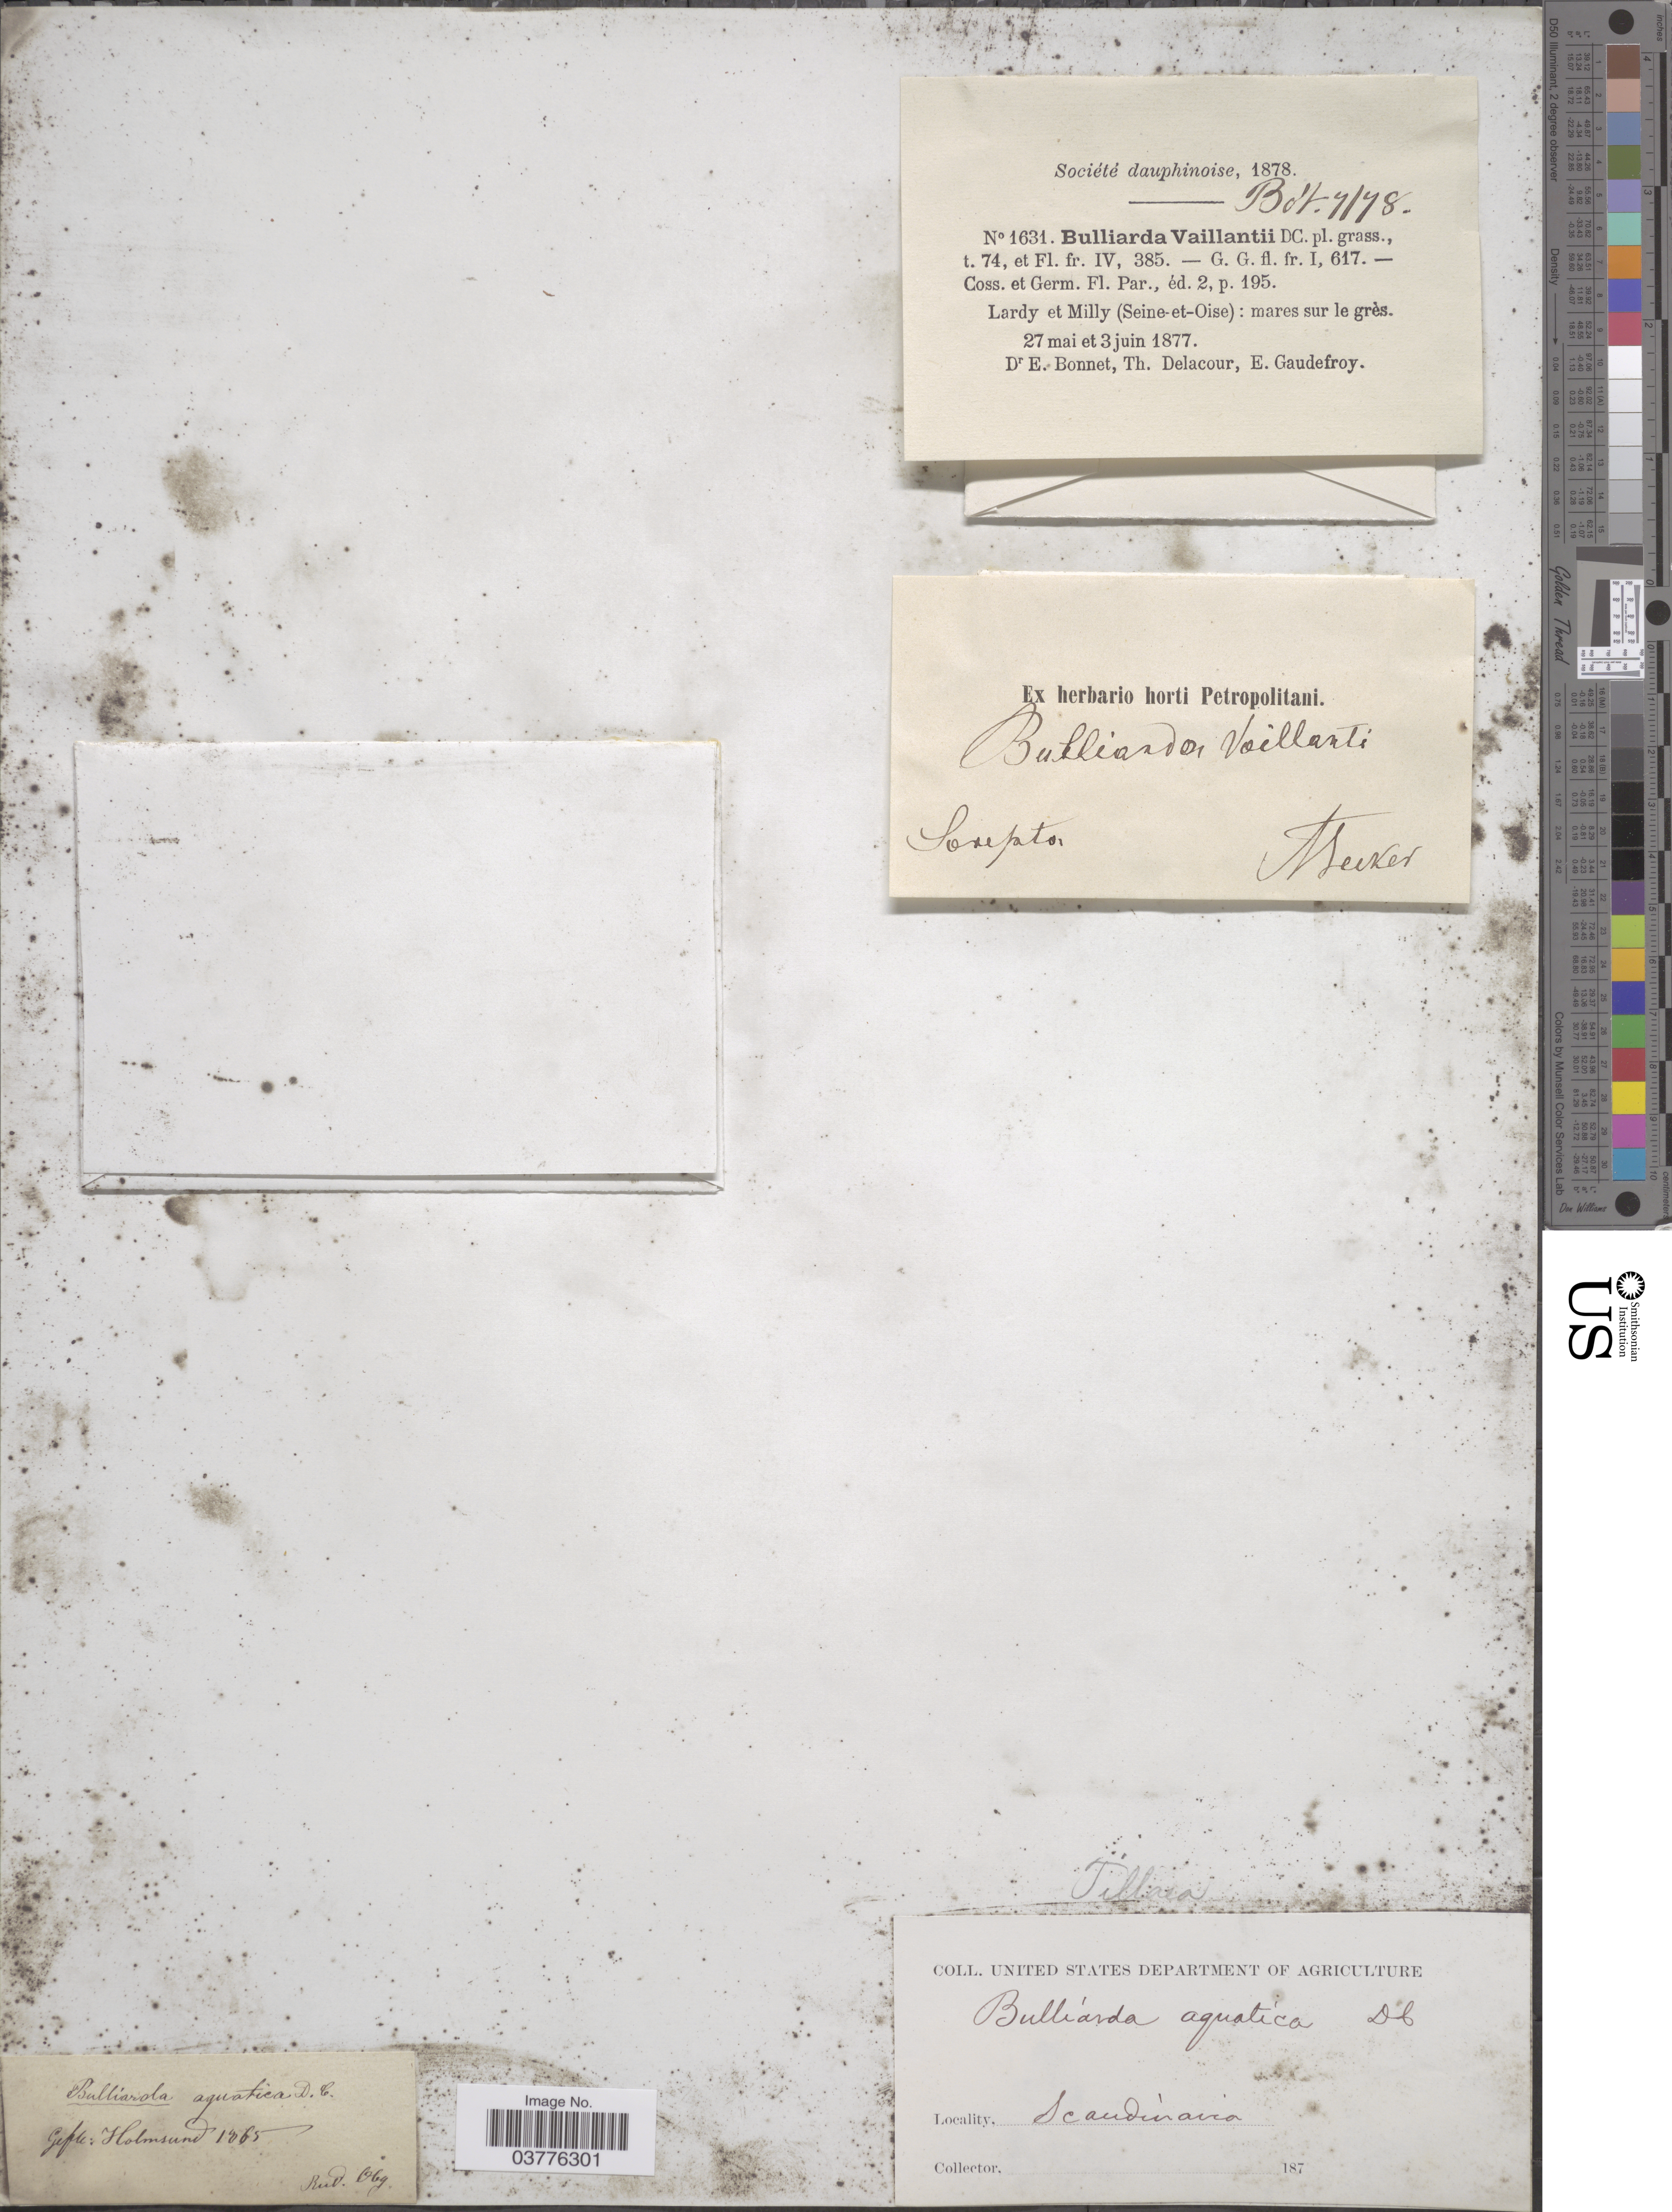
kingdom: Plantae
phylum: Tracheophyta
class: Magnoliopsida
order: Saxifragales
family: Crassulaceae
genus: Crassula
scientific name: Crassula aquatica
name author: (L.) Schönland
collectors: A. Becker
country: Russian Federation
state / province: Volgograd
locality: Sarepta.